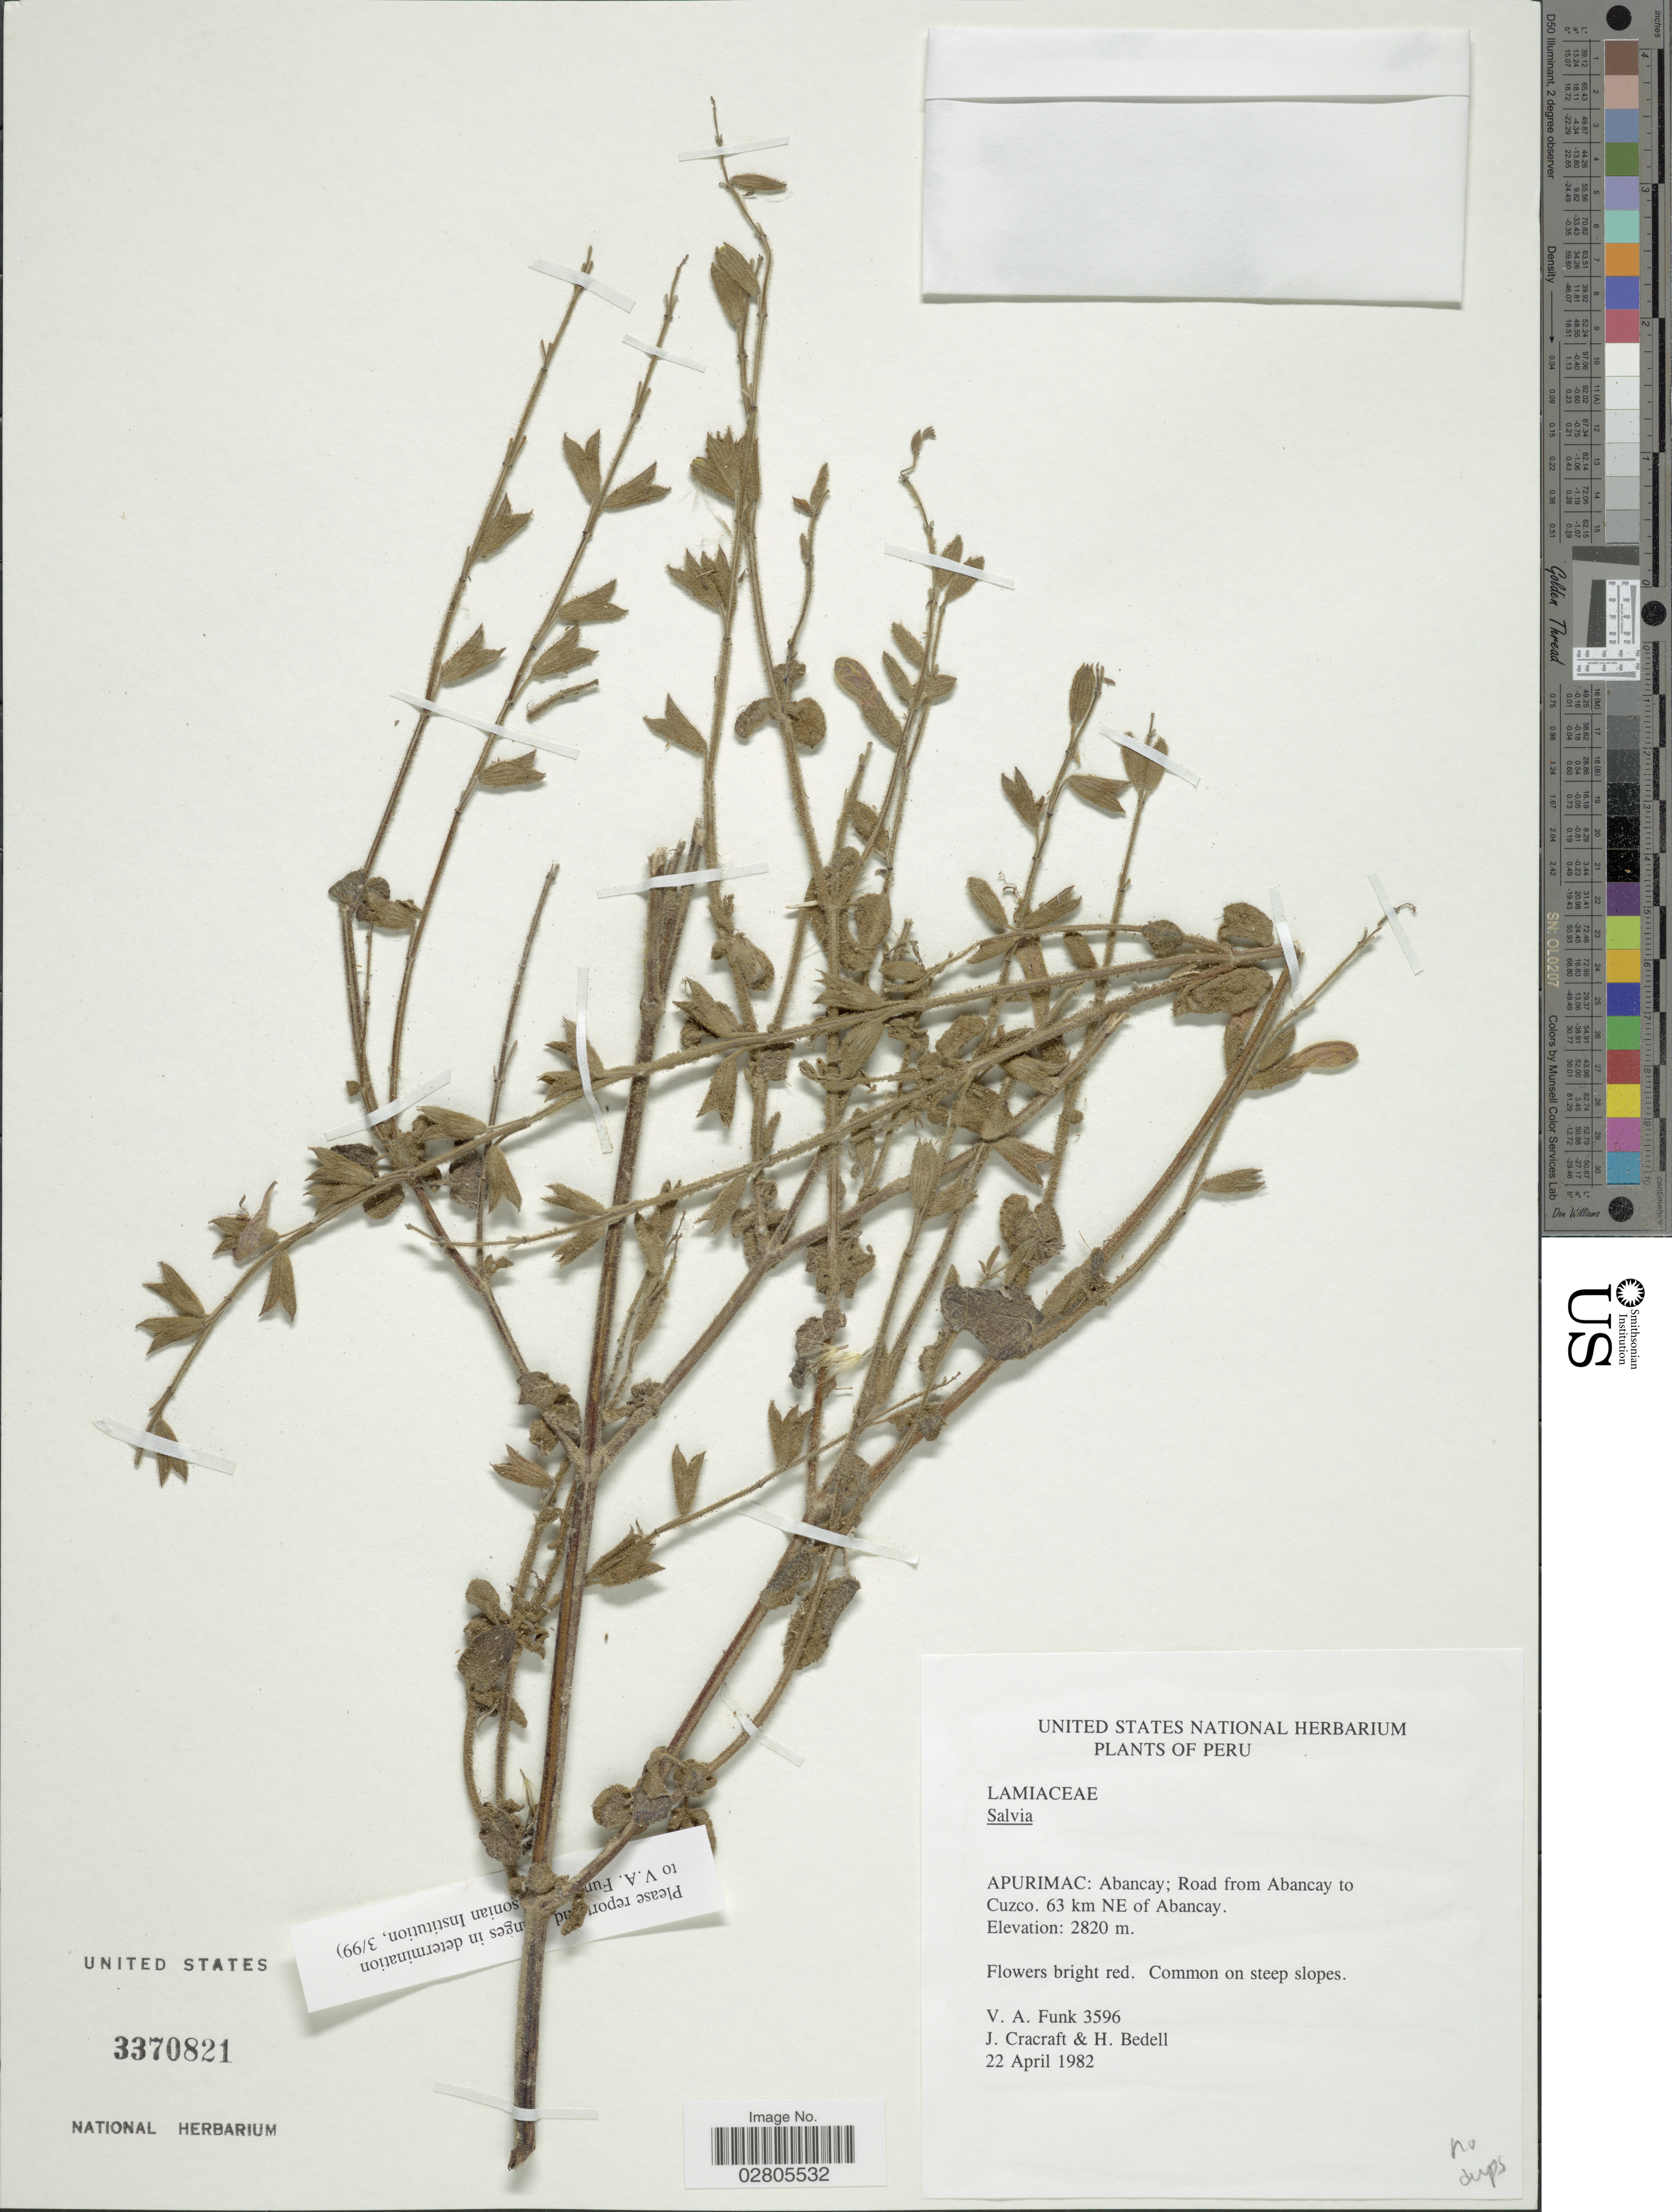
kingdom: Plantae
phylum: Tracheophyta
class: Magnoliopsida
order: Lamiales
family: Lamiaceae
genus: Salvia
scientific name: Salvia sp.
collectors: V. Funk, J. L. Cracraft & H. Bedell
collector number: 3596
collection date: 1982-04-22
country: Peru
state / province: Apurímac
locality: Abancay; Road from Abancay to Cuzco. 63 km NE of Abancay.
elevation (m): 2820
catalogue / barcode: US 3370821